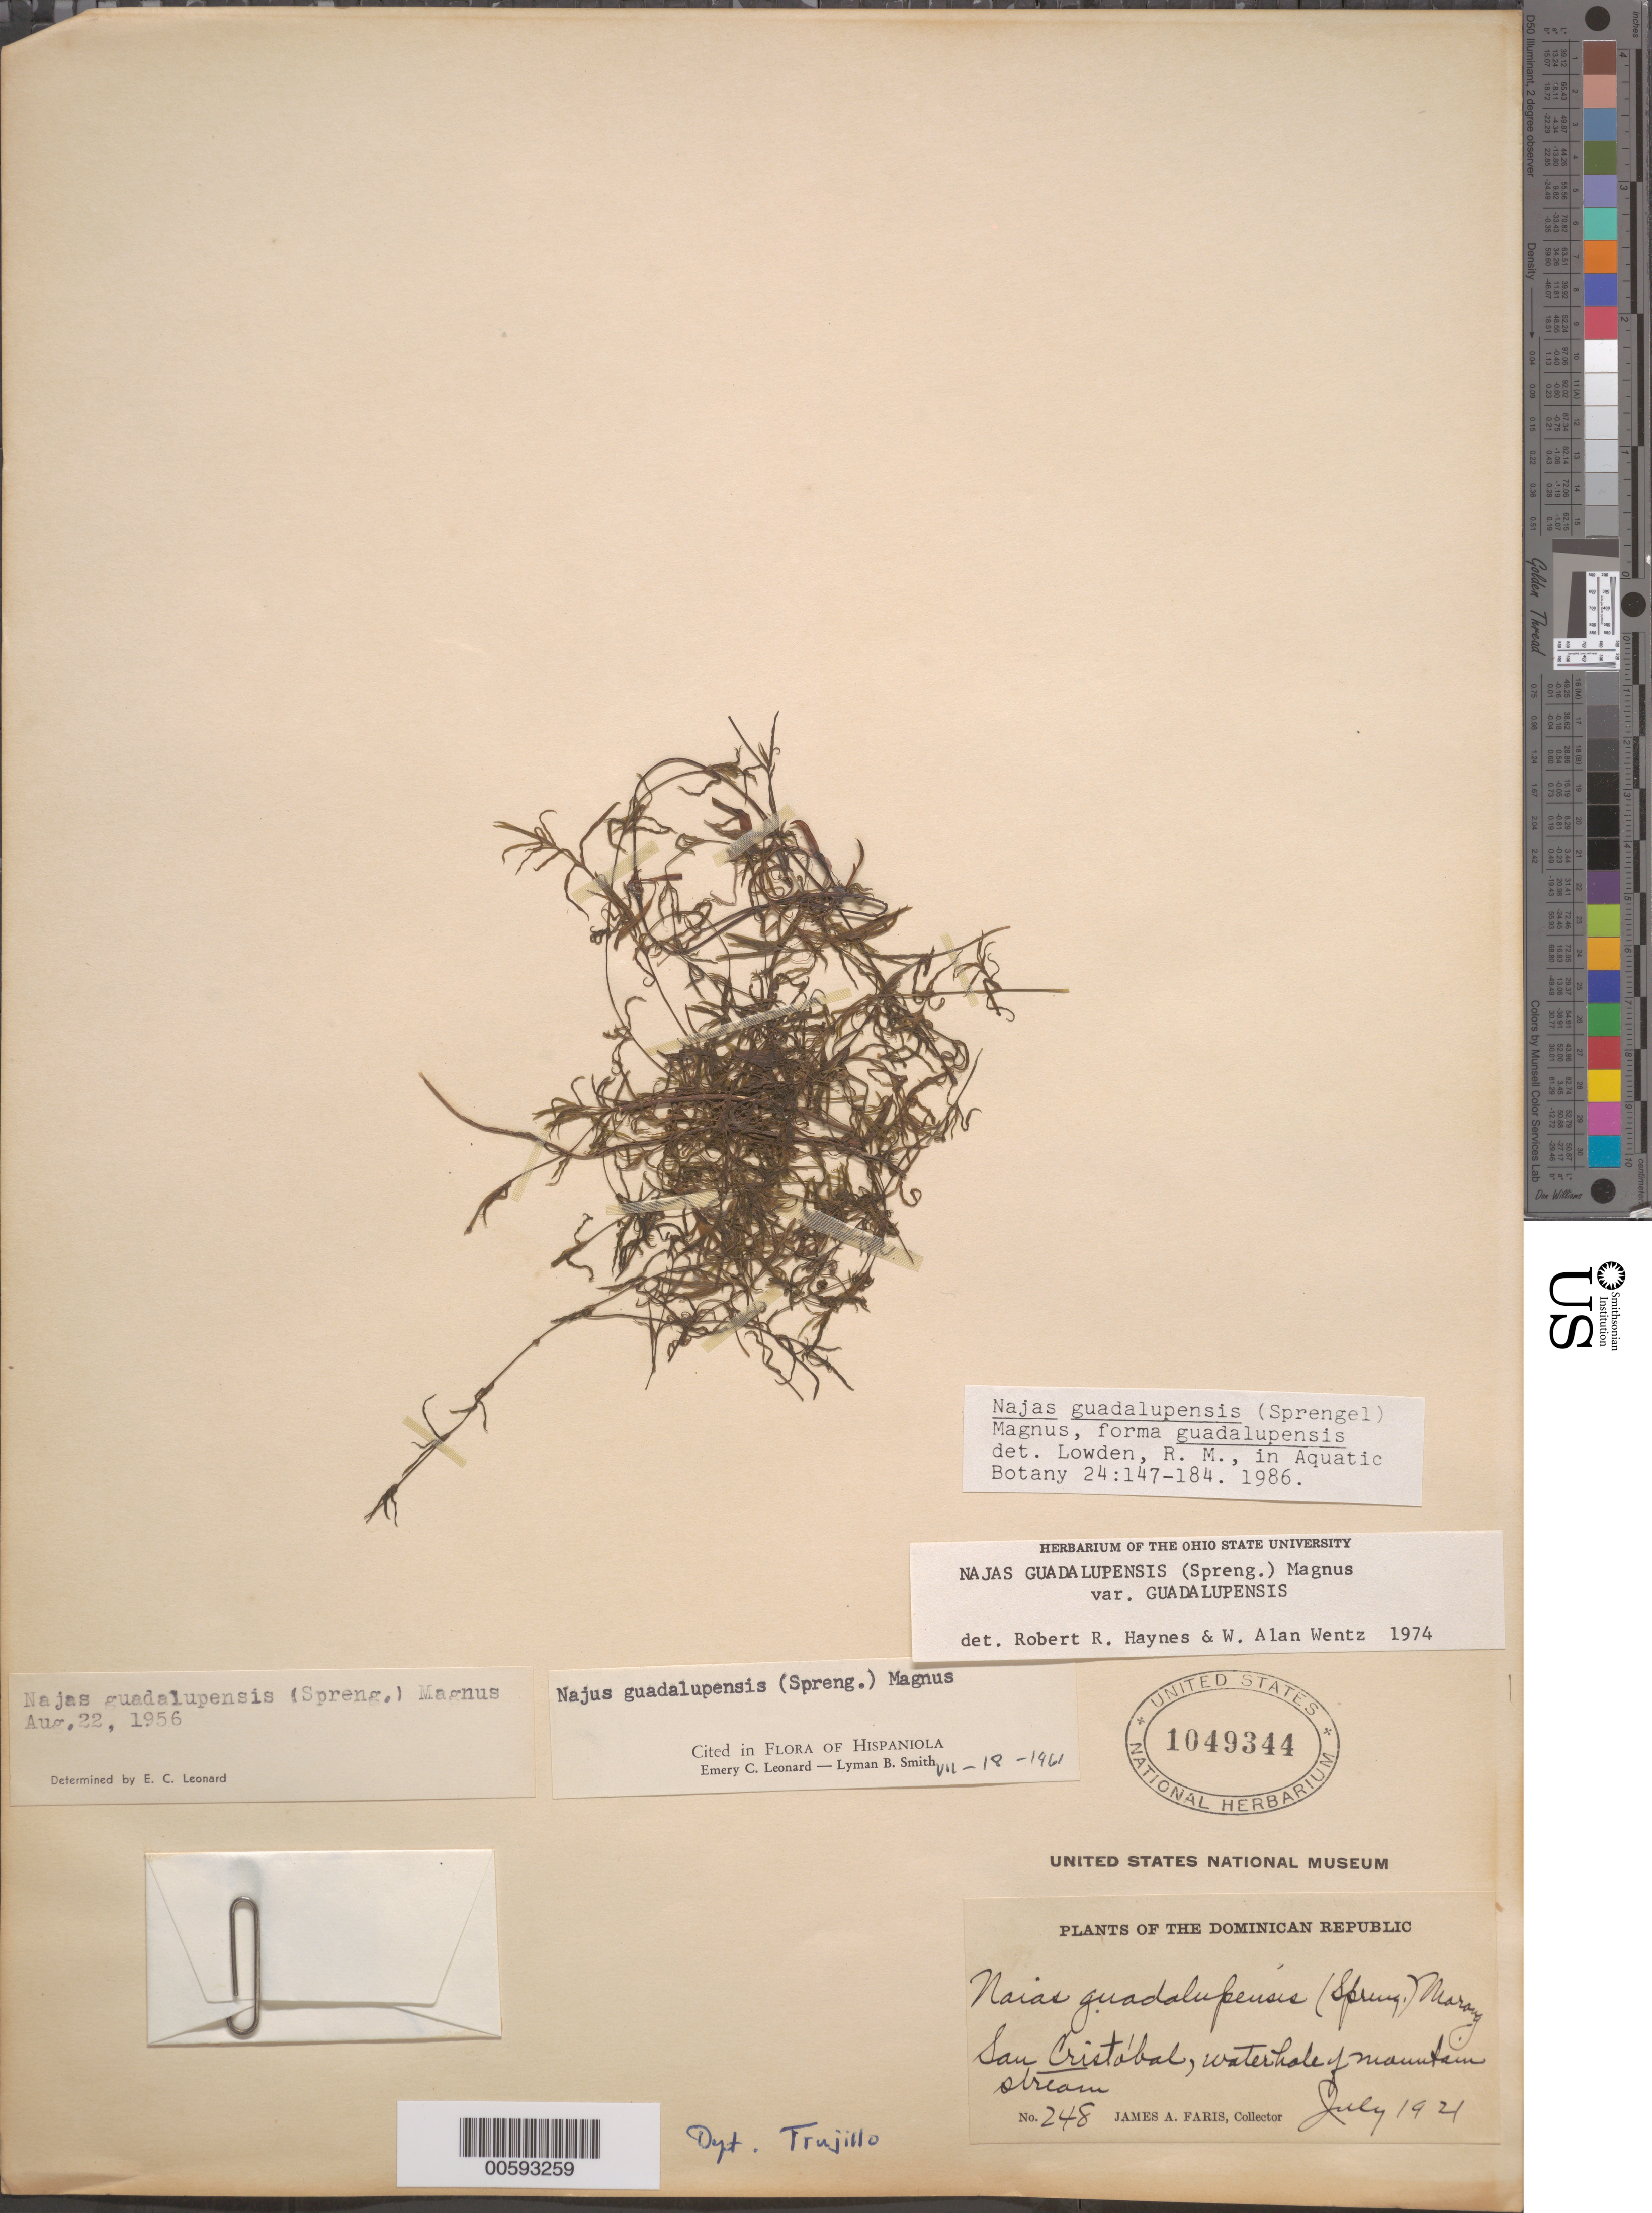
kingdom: Plantae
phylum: Tracheophyta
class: Liliopsida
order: Alismatales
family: Hydrocharitaceae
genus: Najas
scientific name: Najas guadalupensis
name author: (Spreng.) Magnus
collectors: J. Faris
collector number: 248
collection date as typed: Jul 1921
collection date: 1921-07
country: Dominican Republic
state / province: San Cristóbal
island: Hispaniola Island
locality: San Cristóbal. [Trujillo Province = San Cristóbal Province.]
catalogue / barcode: US 1049344